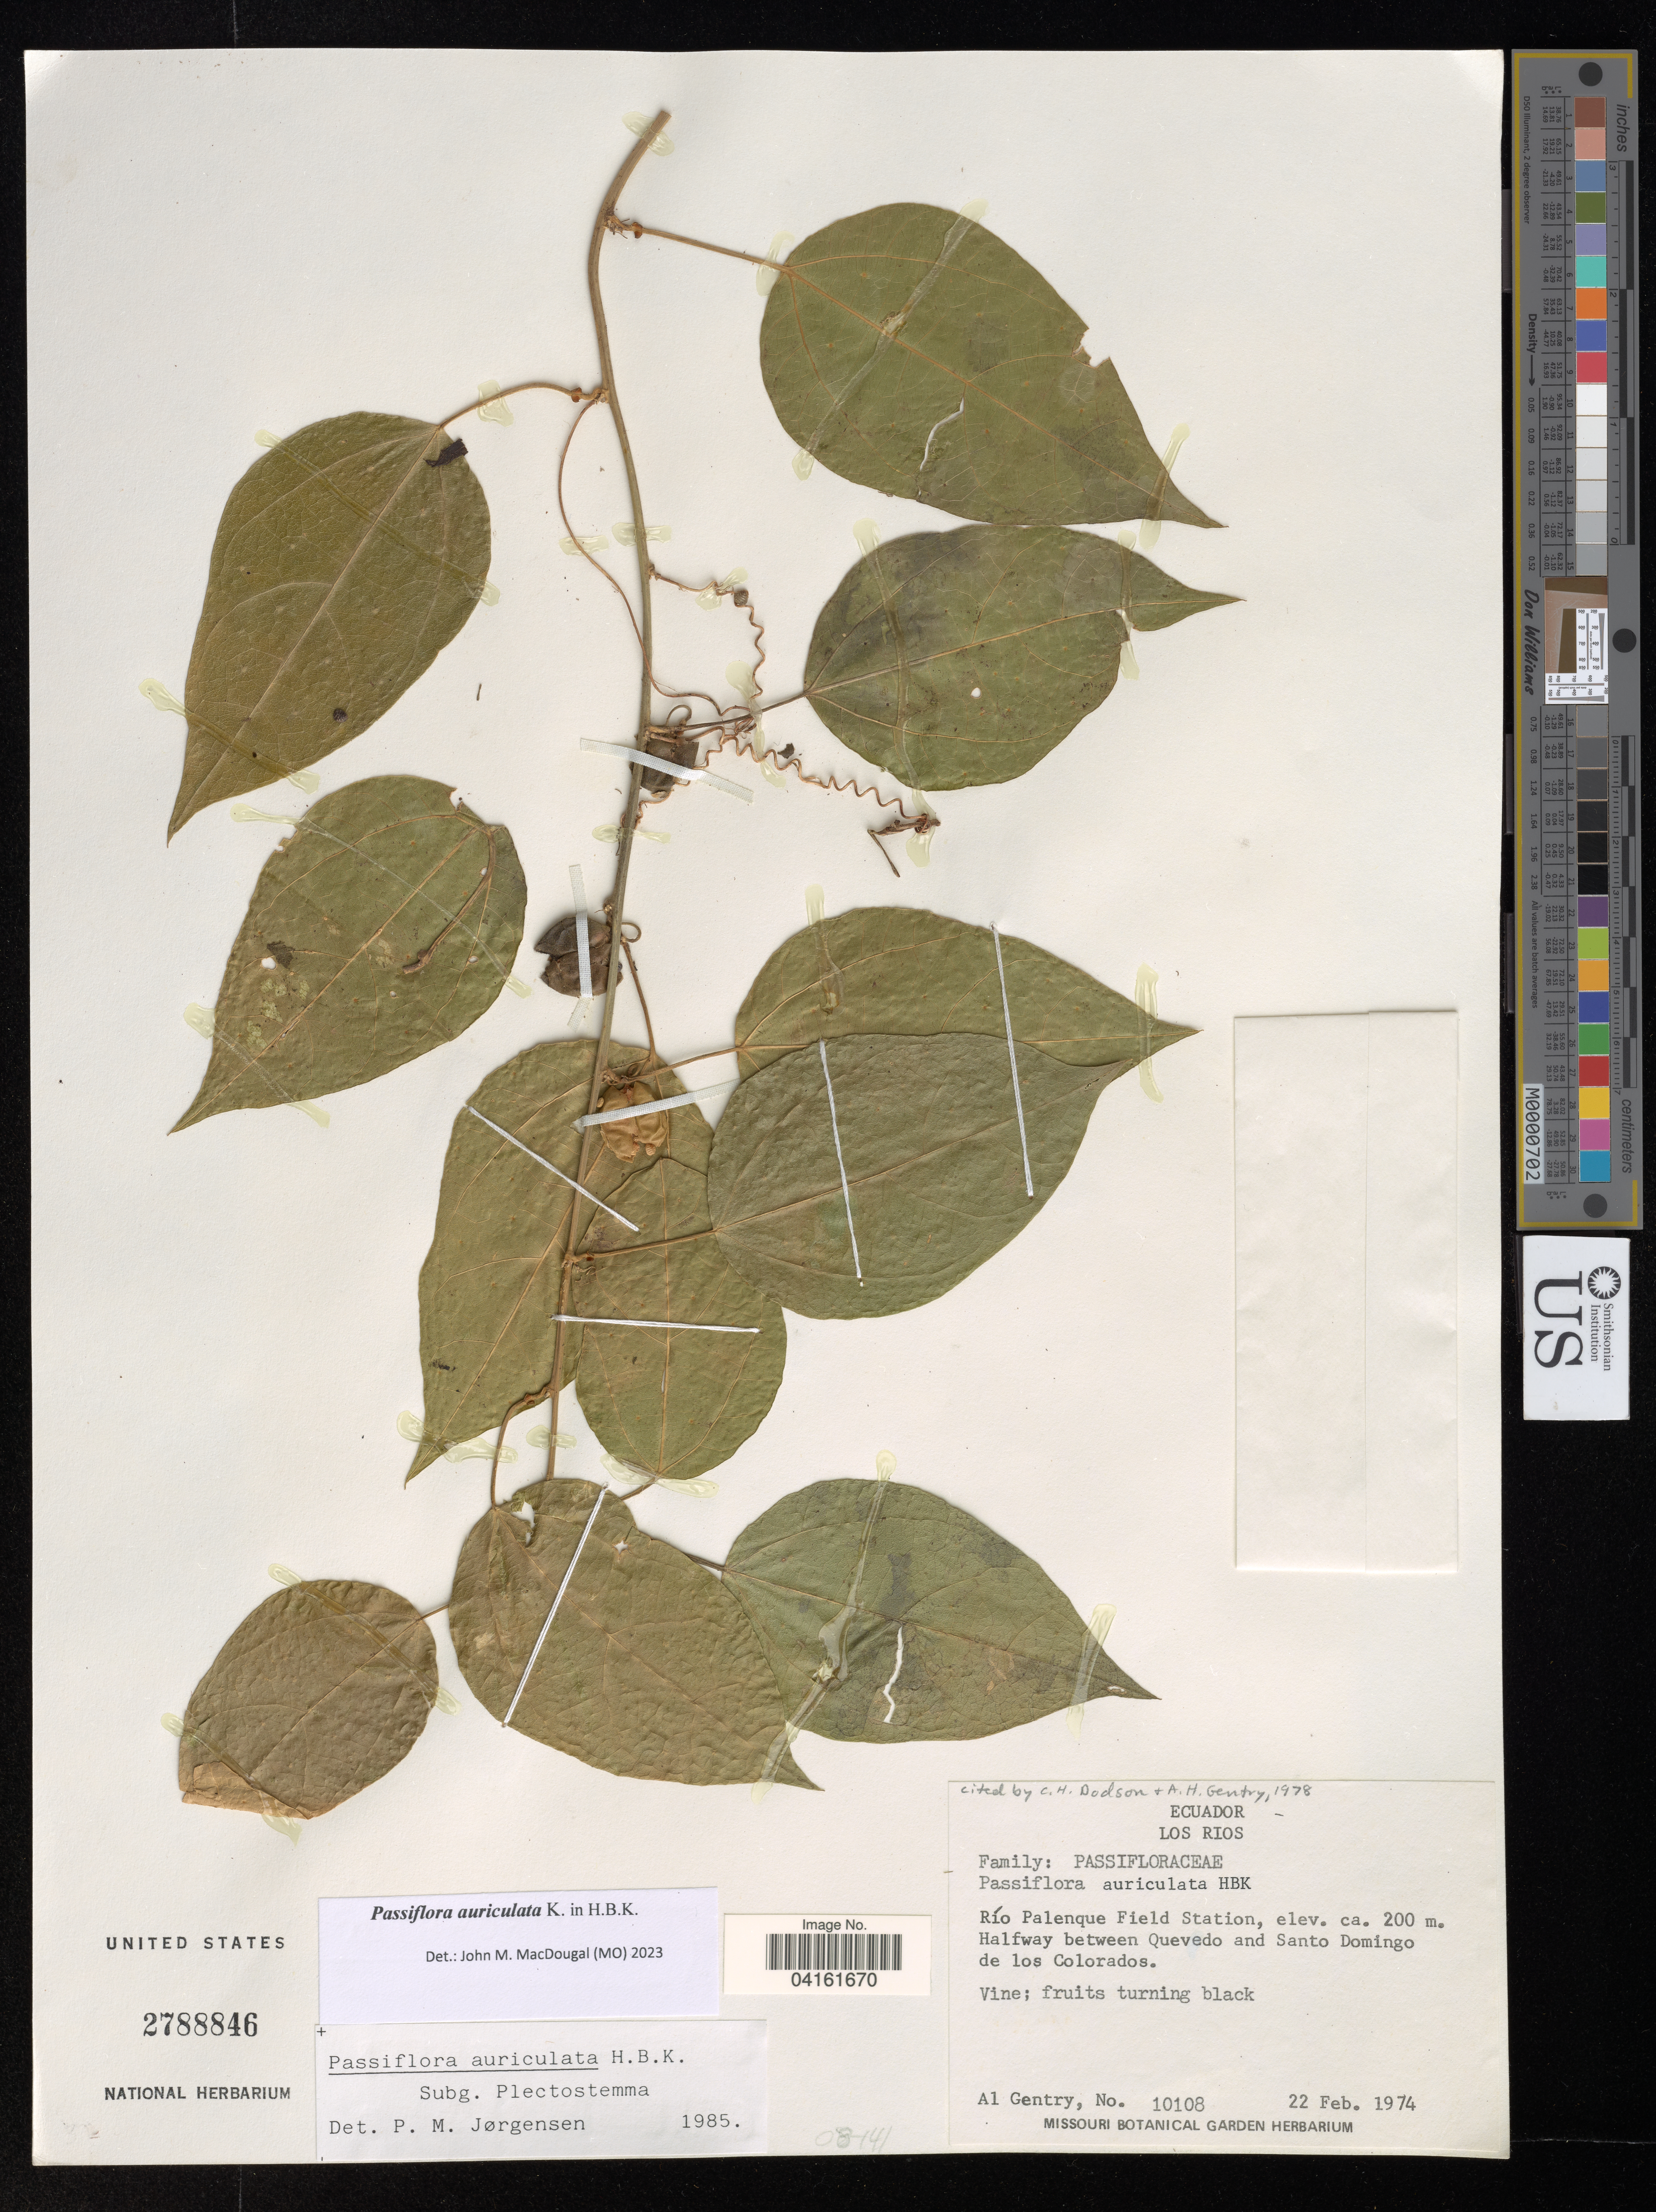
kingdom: Plantae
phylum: Tracheophyta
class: Magnoliopsida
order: Malpighiales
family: Passifloraceae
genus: Passiflora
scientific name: Passiflora auriculata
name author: Kunth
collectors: A. Gentry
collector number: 10108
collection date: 1974-02-22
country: Ecuador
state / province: Los Ríos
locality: Río Palenque Field Station. Halfway between Quevedo and Santo Domingo de los Colorados.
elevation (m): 200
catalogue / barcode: US 2788846